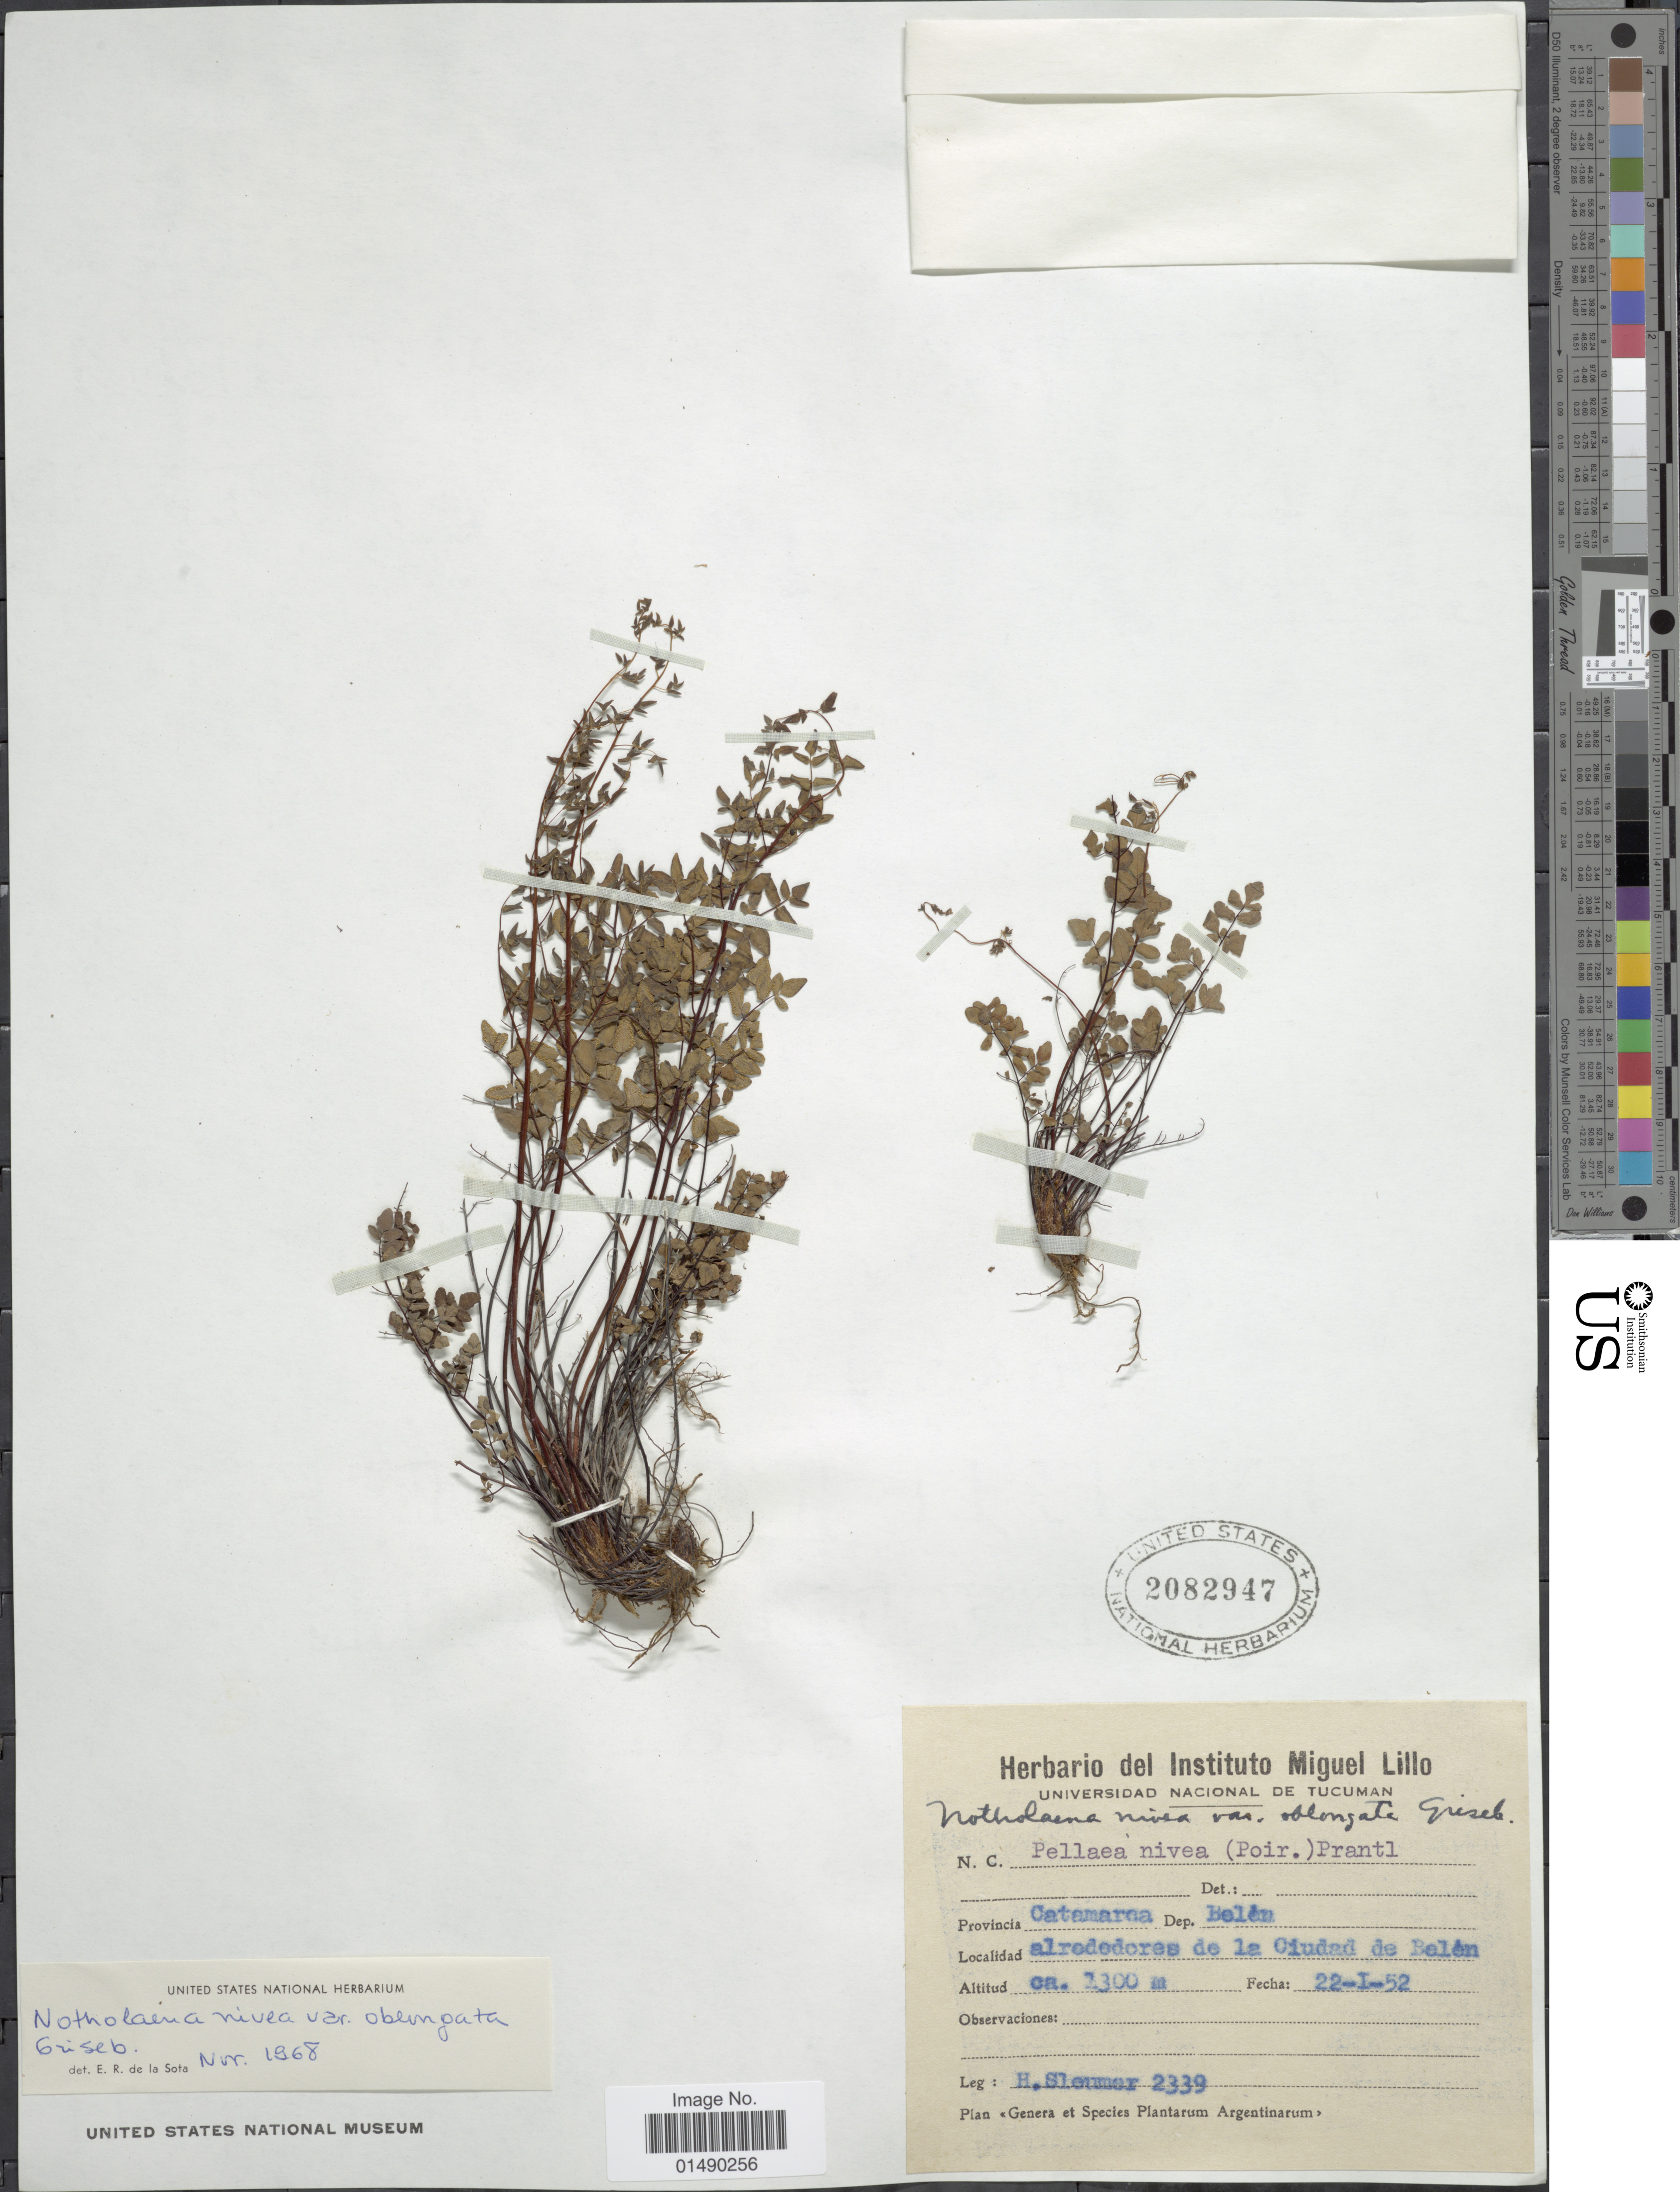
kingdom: Plantae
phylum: Tracheophyta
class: Polypodiopsida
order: Polypodiales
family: Pteridaceae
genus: Argyrochosma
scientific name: Argyrochosma nivea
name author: (Poir.) Windham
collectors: H. O. Sleumer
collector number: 2339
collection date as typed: Transcribed d/m/y: 22/1/52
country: Argentina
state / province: Catamarca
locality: Argentina, Dep. Belen, alrodedores de la Ciudad de Belen.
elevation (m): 1300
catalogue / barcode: US 2082947